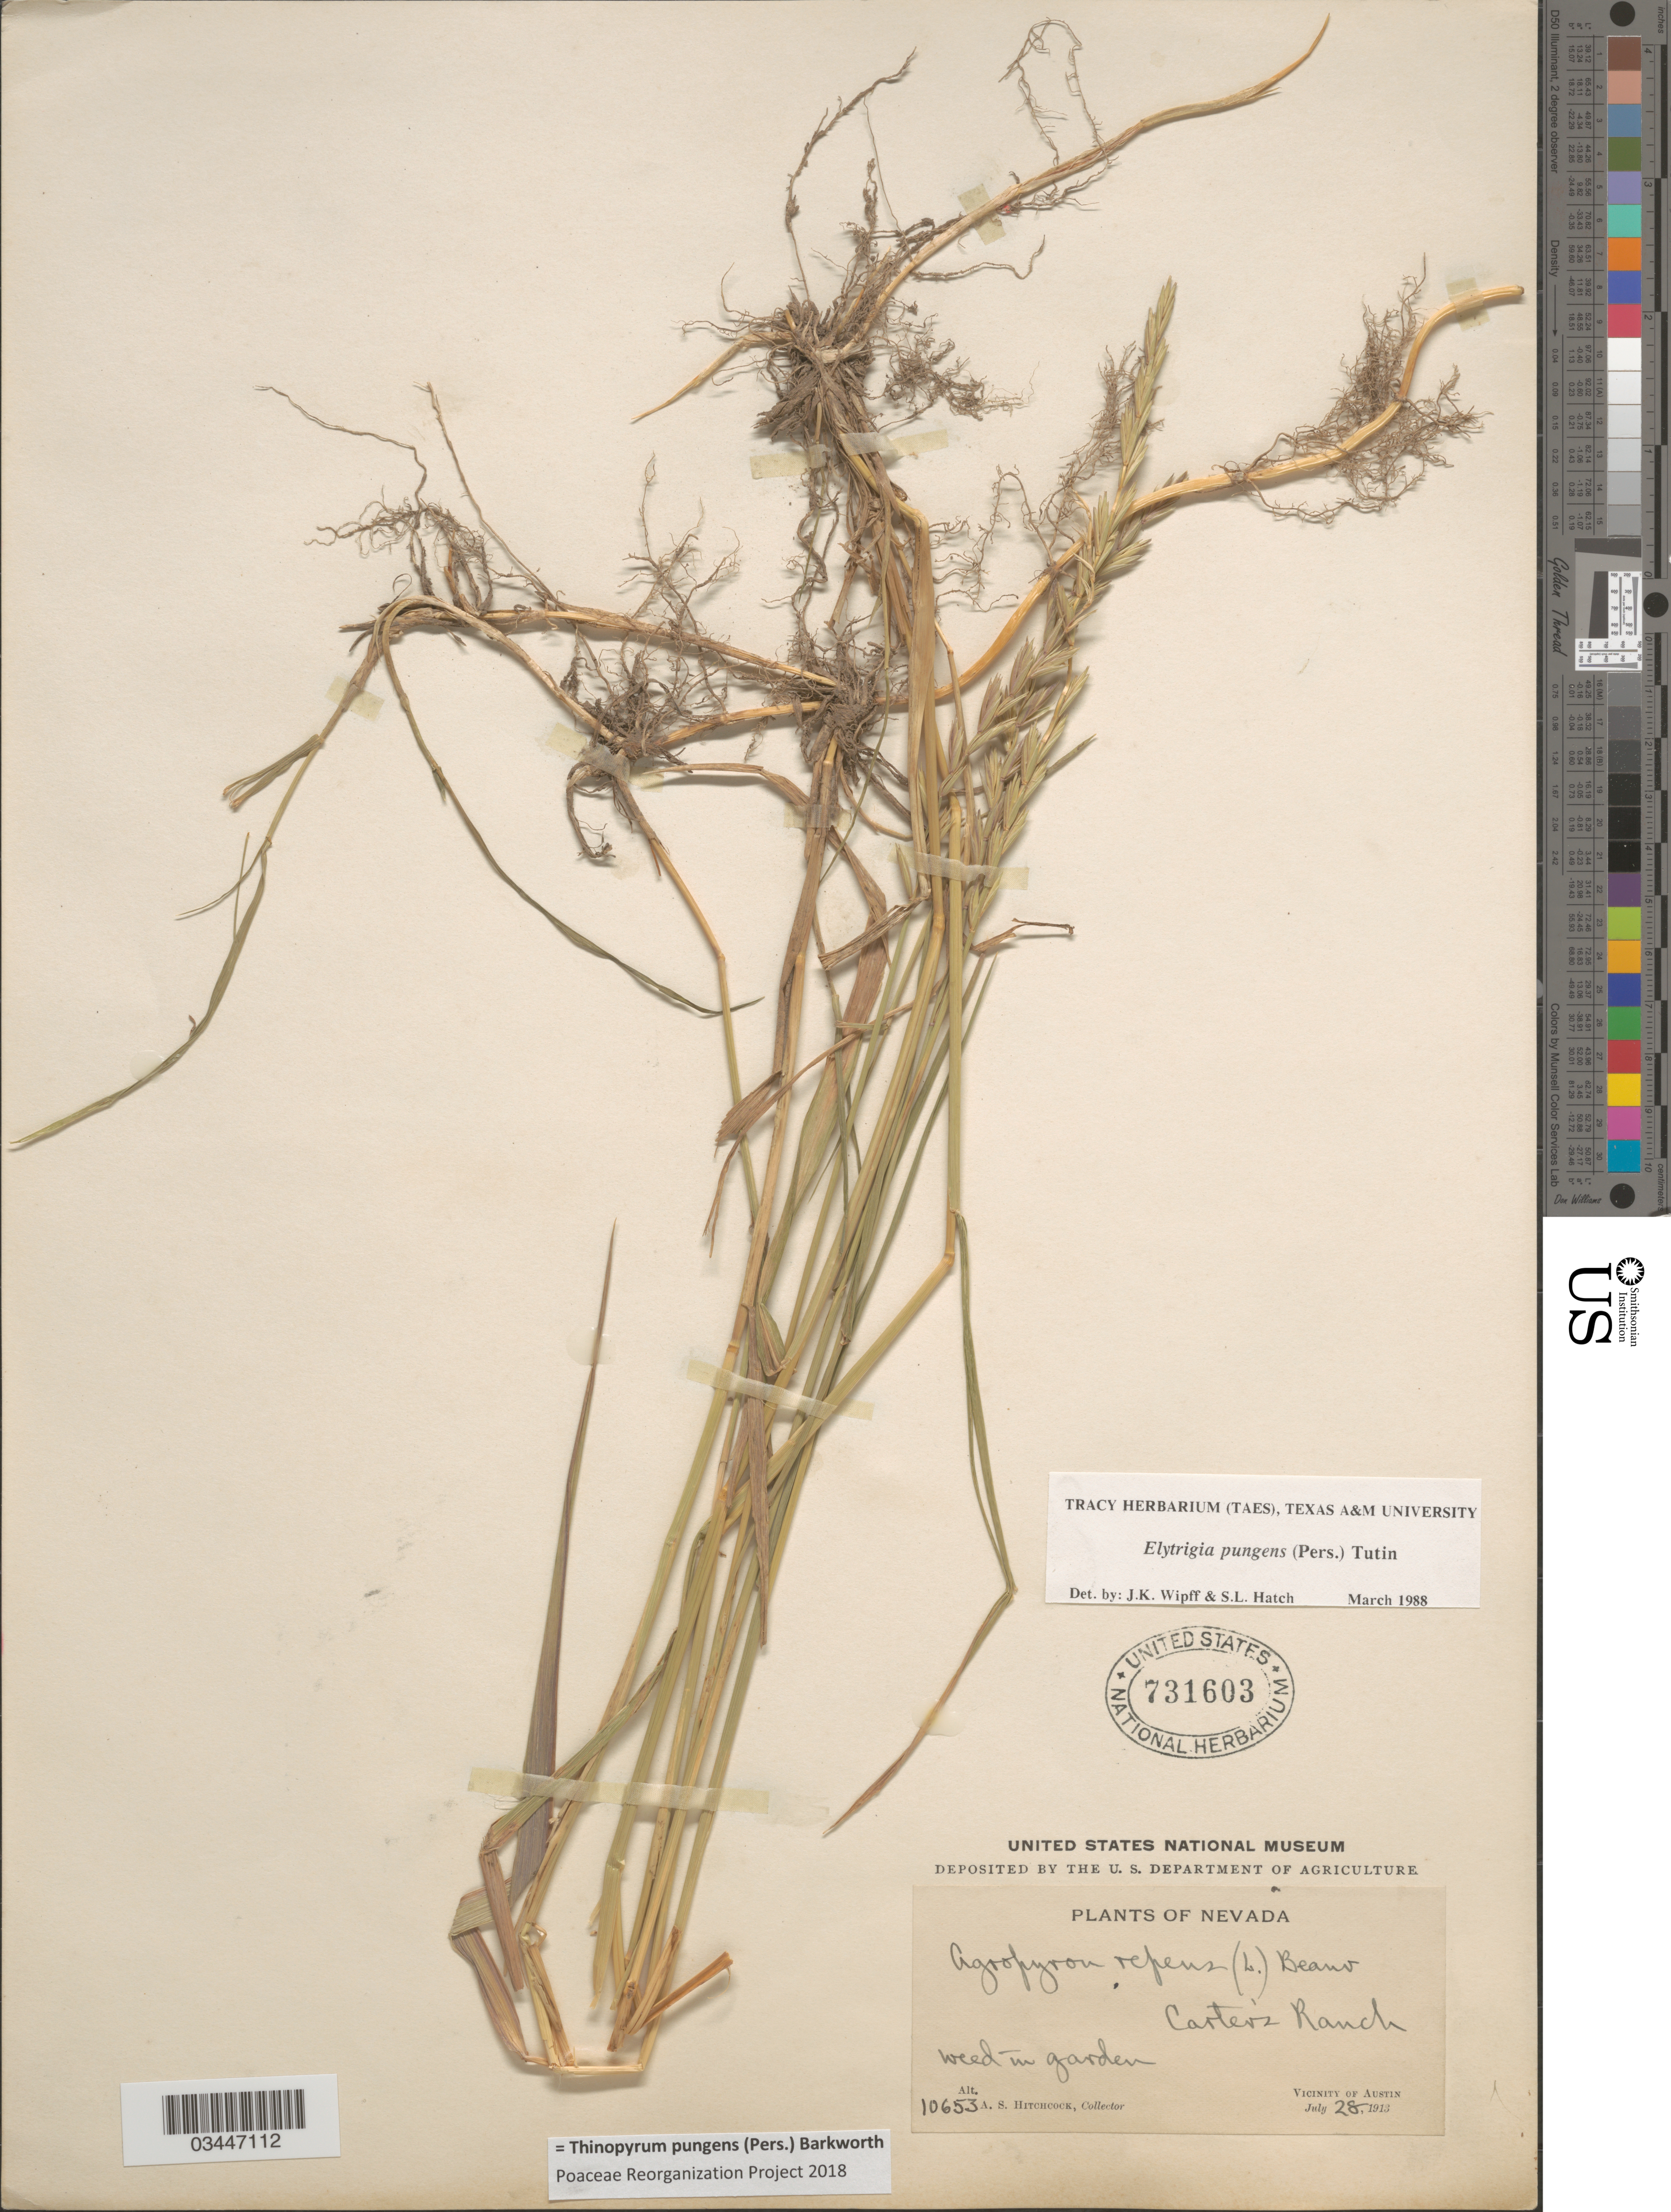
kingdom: Plantae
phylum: Tracheophyta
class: Liliopsida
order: Poales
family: Poaceae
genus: Thinopyrum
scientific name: Thinopyrum pungens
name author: (Pers.) Barkworth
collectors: A. S. Hitchcock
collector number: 10653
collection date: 1913-07-28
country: United States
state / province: Nevada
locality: Weed in garden. Carter's Ranch. Vicinity of Austin.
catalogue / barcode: US 731603